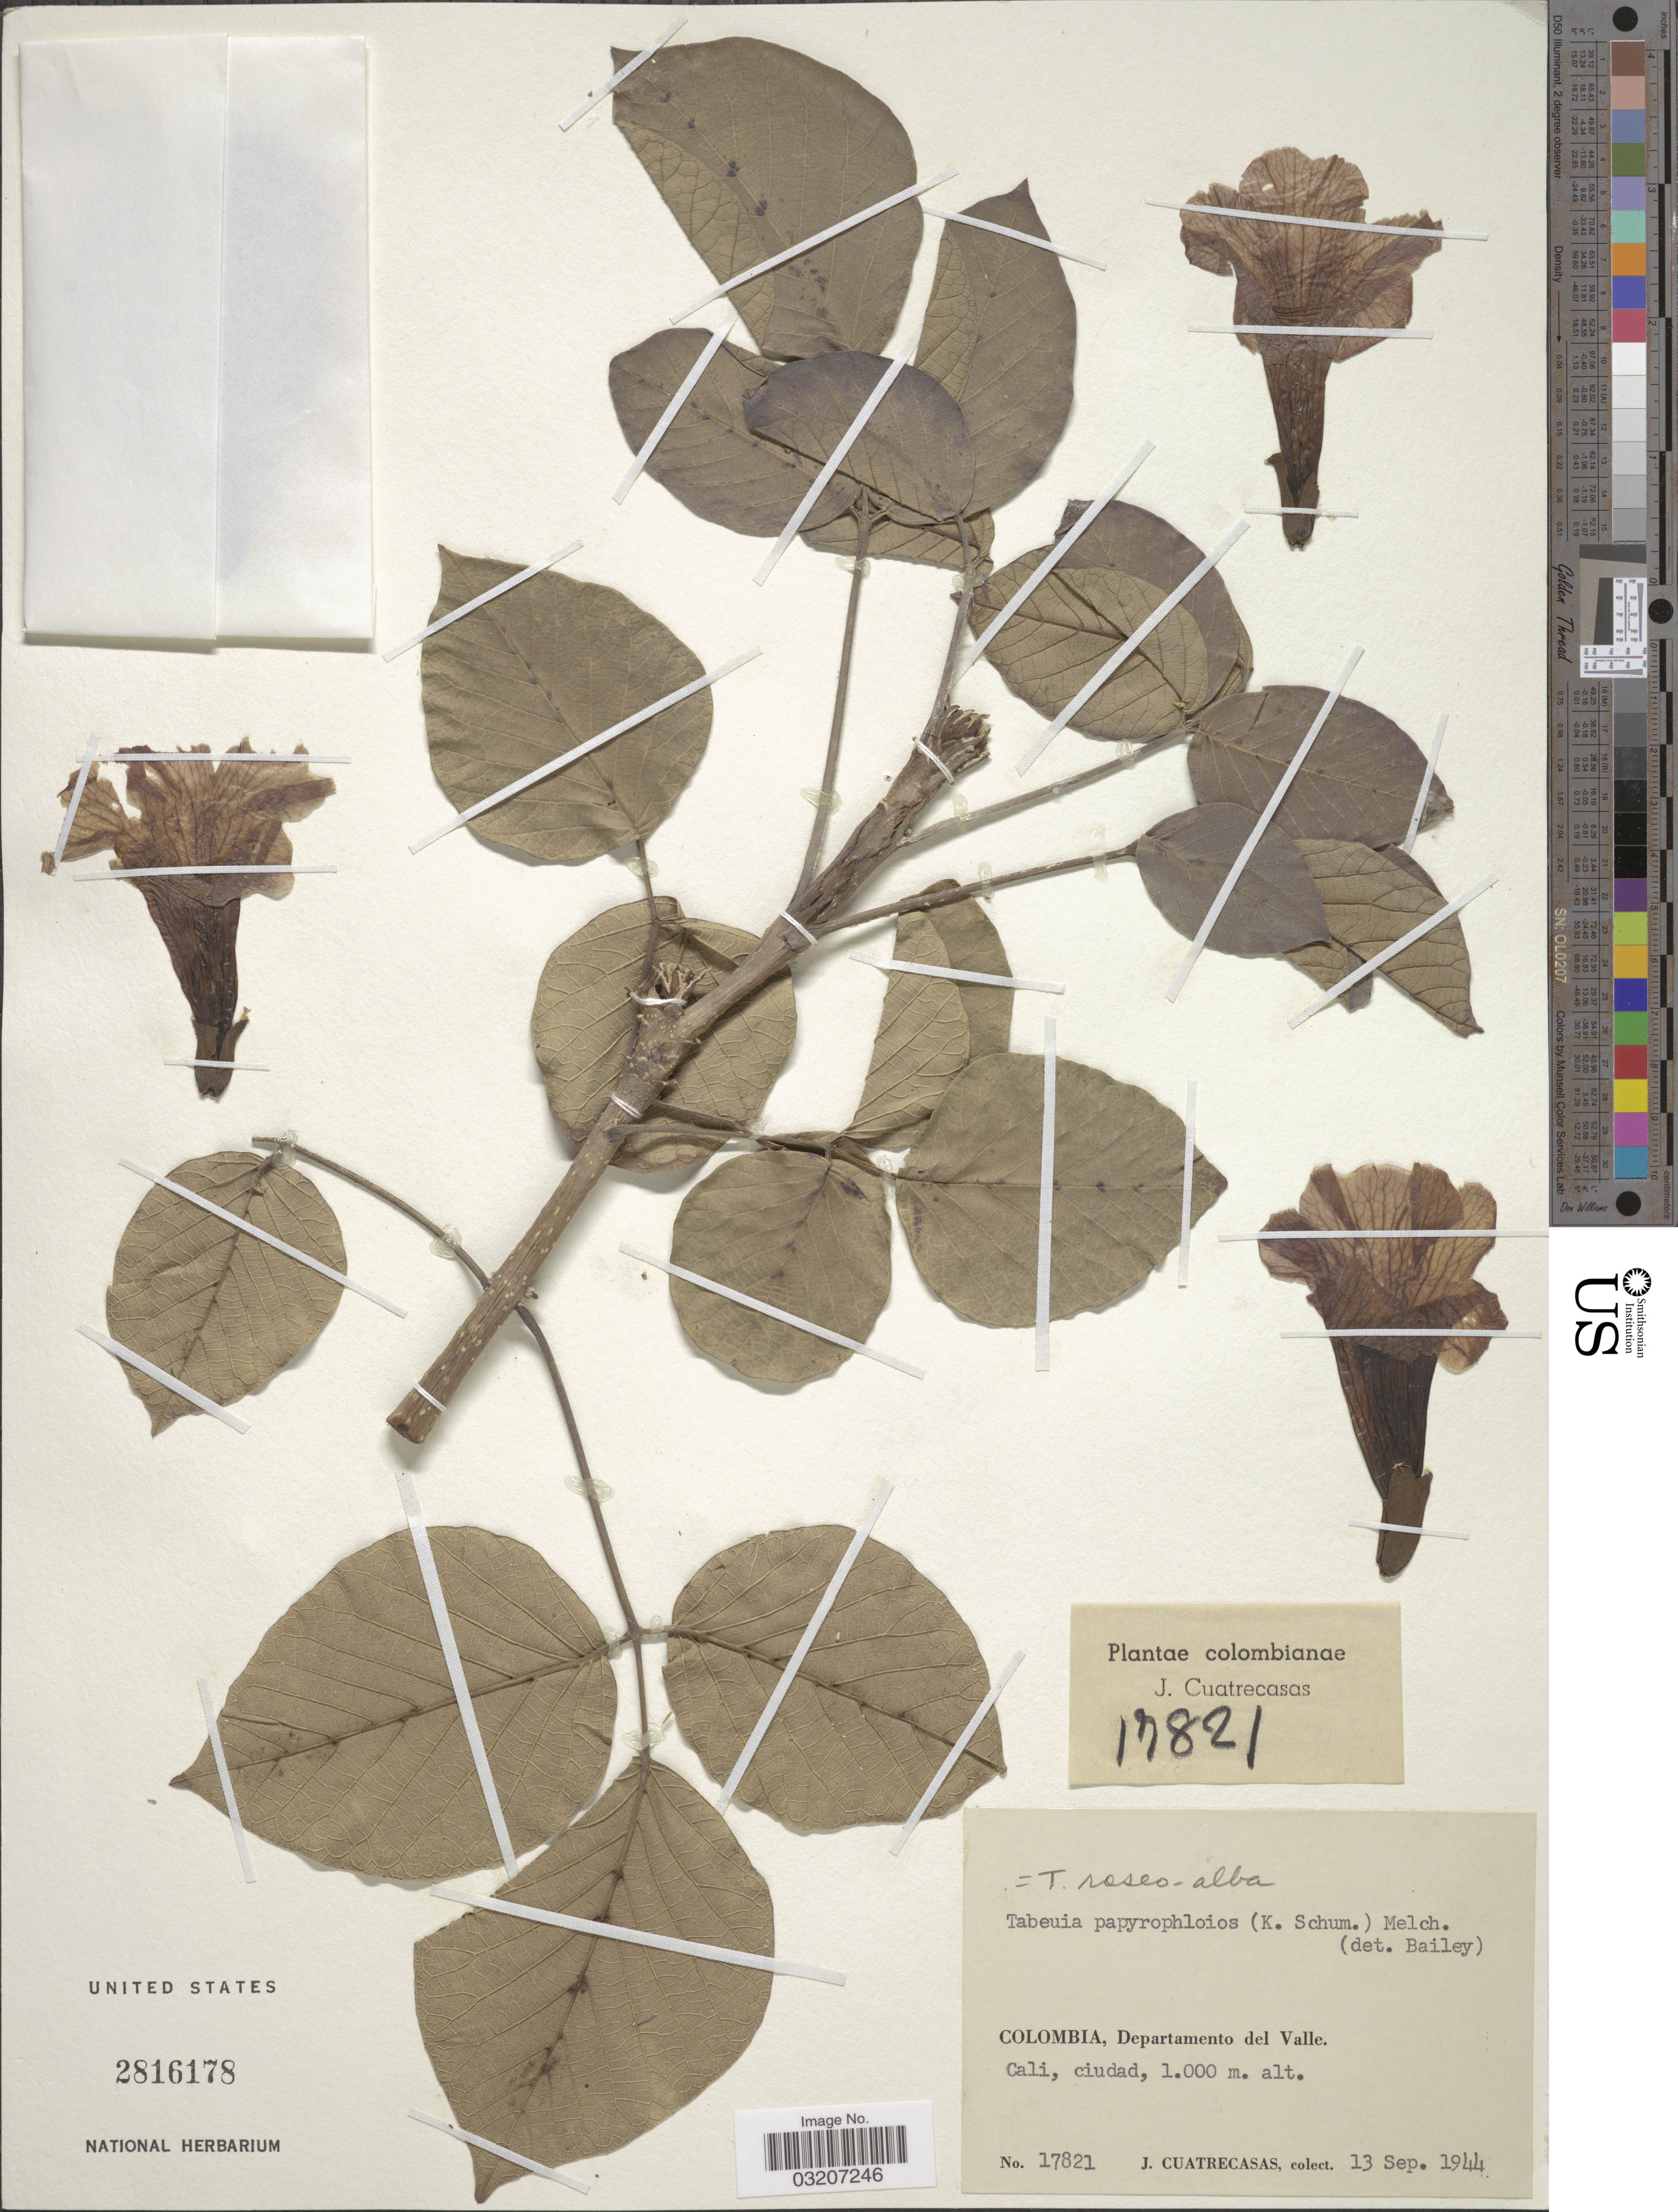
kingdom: Plantae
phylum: Tracheophyta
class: Magnoliopsida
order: Lamiales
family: Bignoniaceae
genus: Tabebuia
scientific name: Tabebuia roseo-alba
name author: (Ridl.) Sandwith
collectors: J. Cuatrecasas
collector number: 17821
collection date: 1944-09-13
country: Colombia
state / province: Valle del Cauca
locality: Departamento del Valle, Cali, ciudad.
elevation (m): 1000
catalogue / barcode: US 2816178